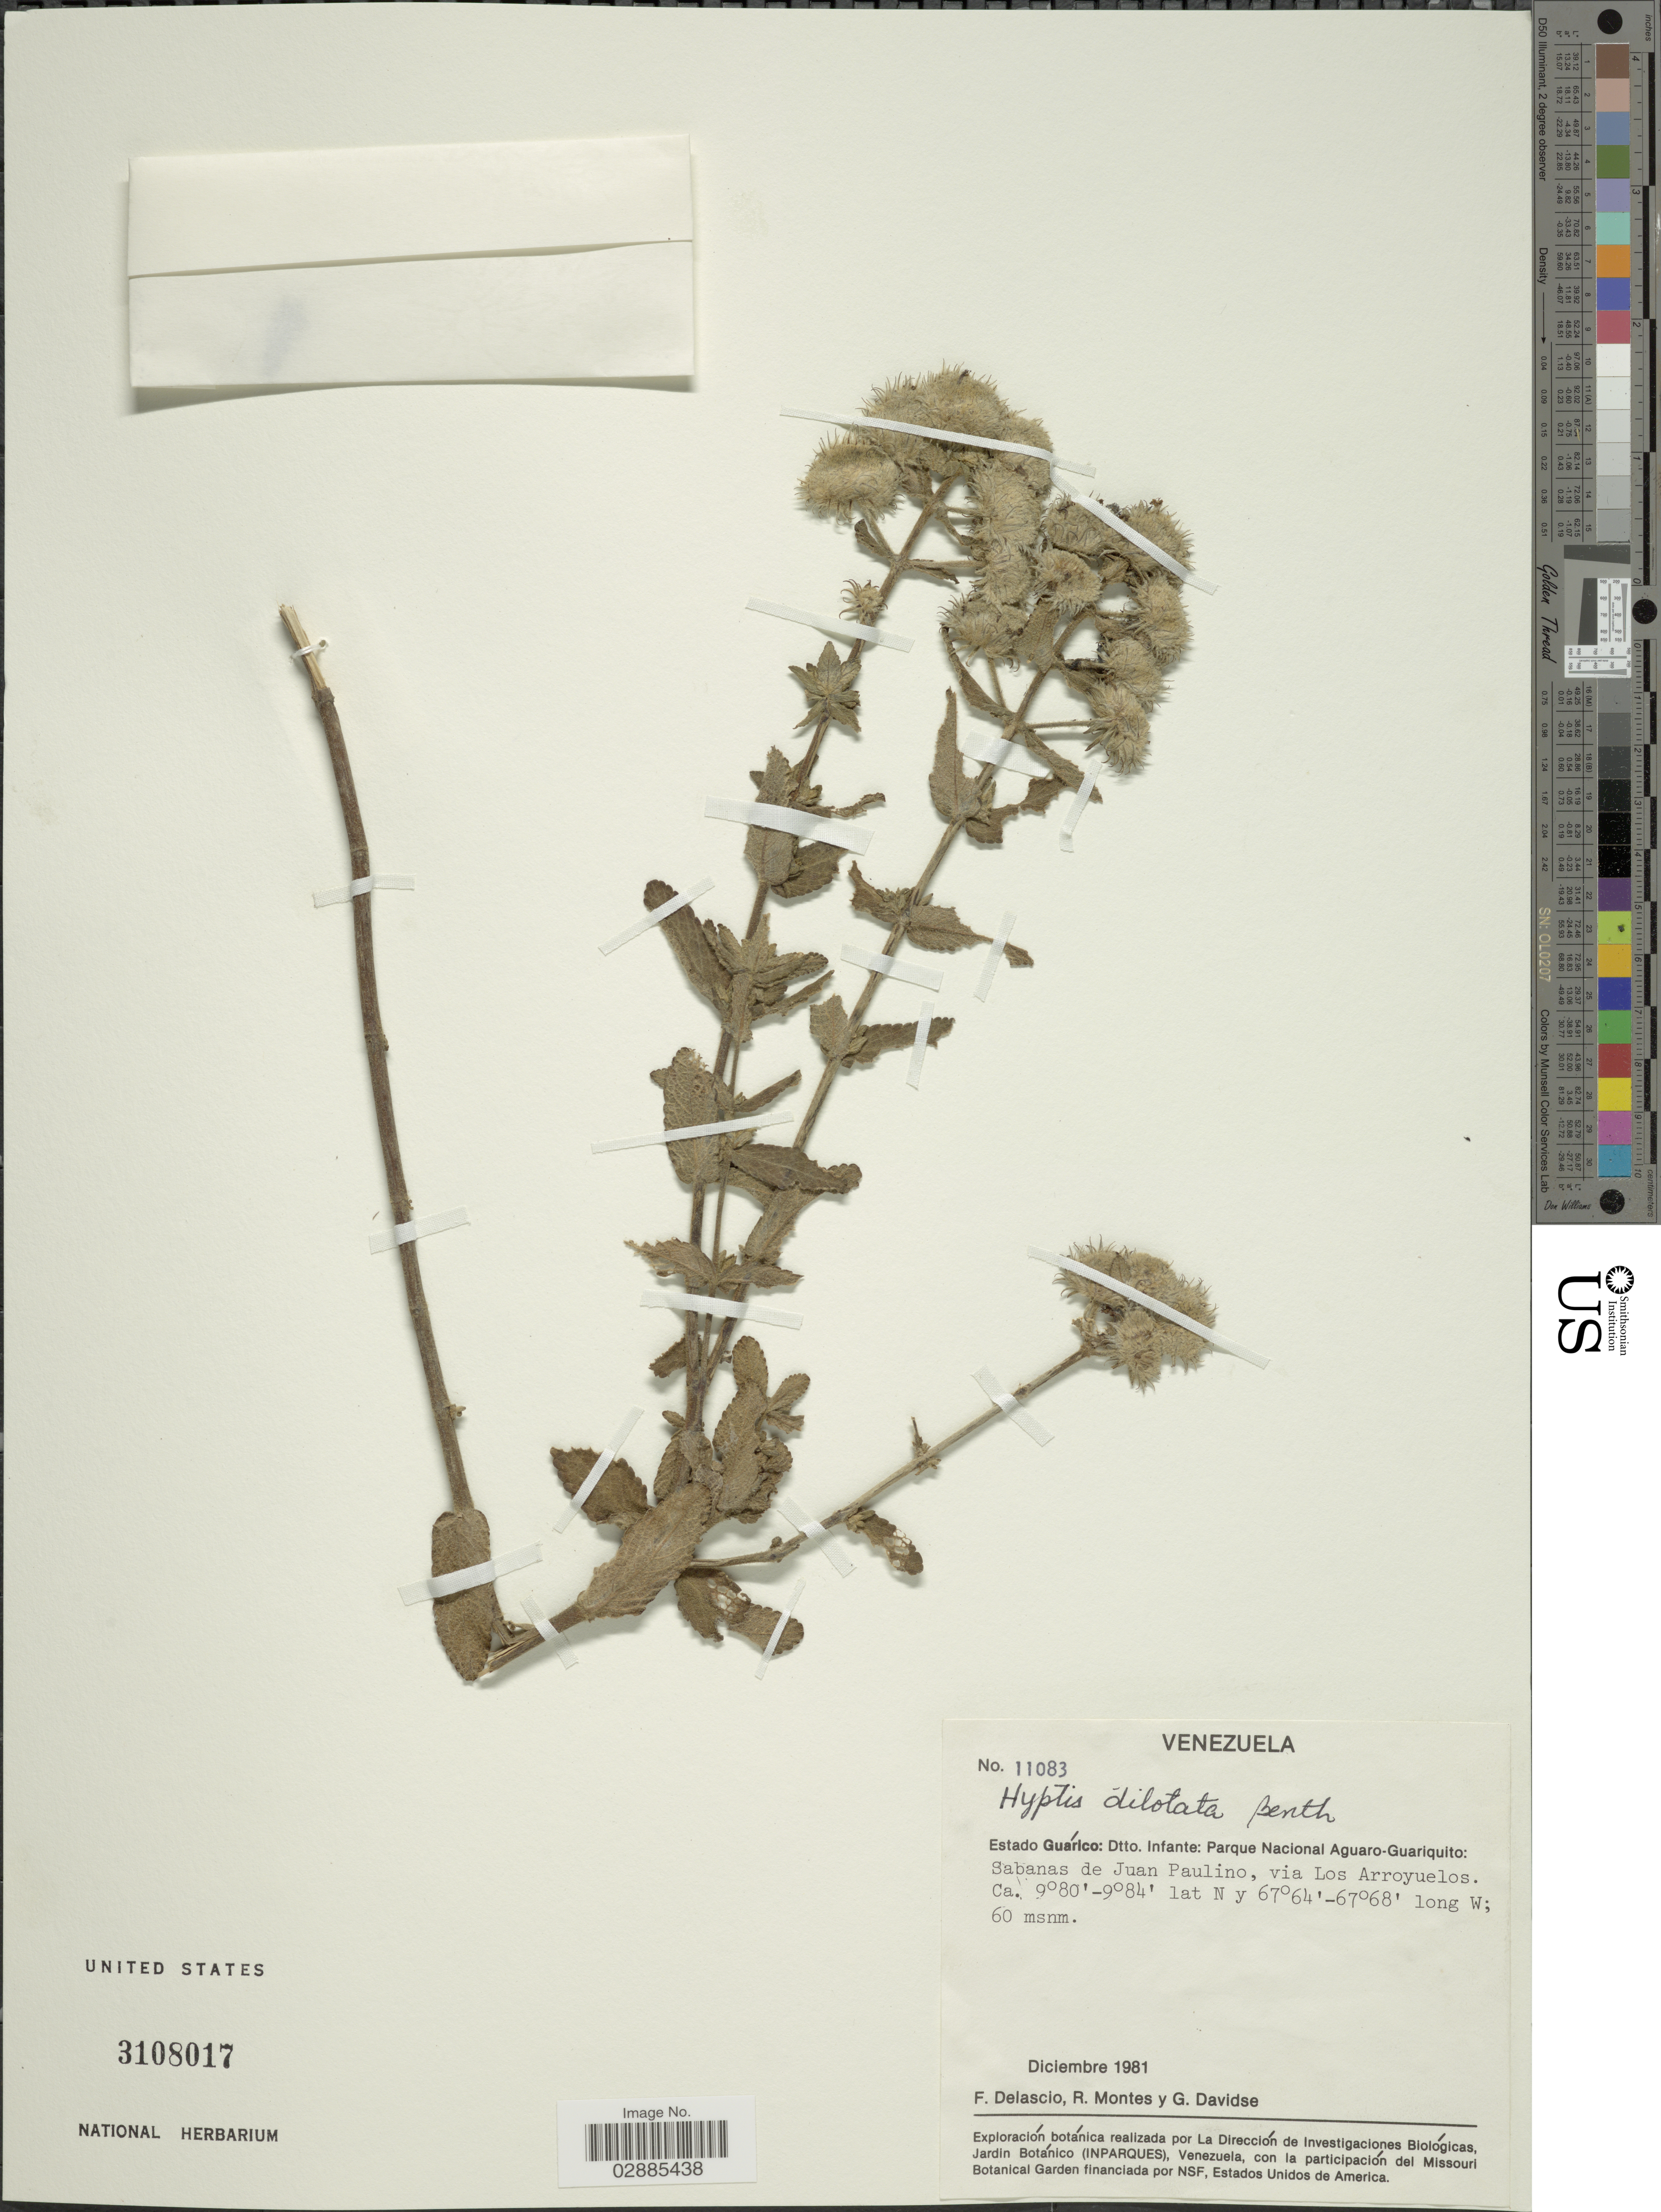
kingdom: Plantae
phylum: Tracheophyta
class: Magnoliopsida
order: Lamiales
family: Lamiaceae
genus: Hyptis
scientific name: Hyptis dilatata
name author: Benth.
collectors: F. Delascio C., R. Montes & G. Davidse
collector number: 11083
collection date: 1981-12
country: Venezuela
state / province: Guarico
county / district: Leonardo Infante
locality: Dtto. Infante: Parque Nacional Aguaro-Guariquito: Sabanas de Juan Paulino, via Los Arroyuelos.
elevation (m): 60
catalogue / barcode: US 3108017